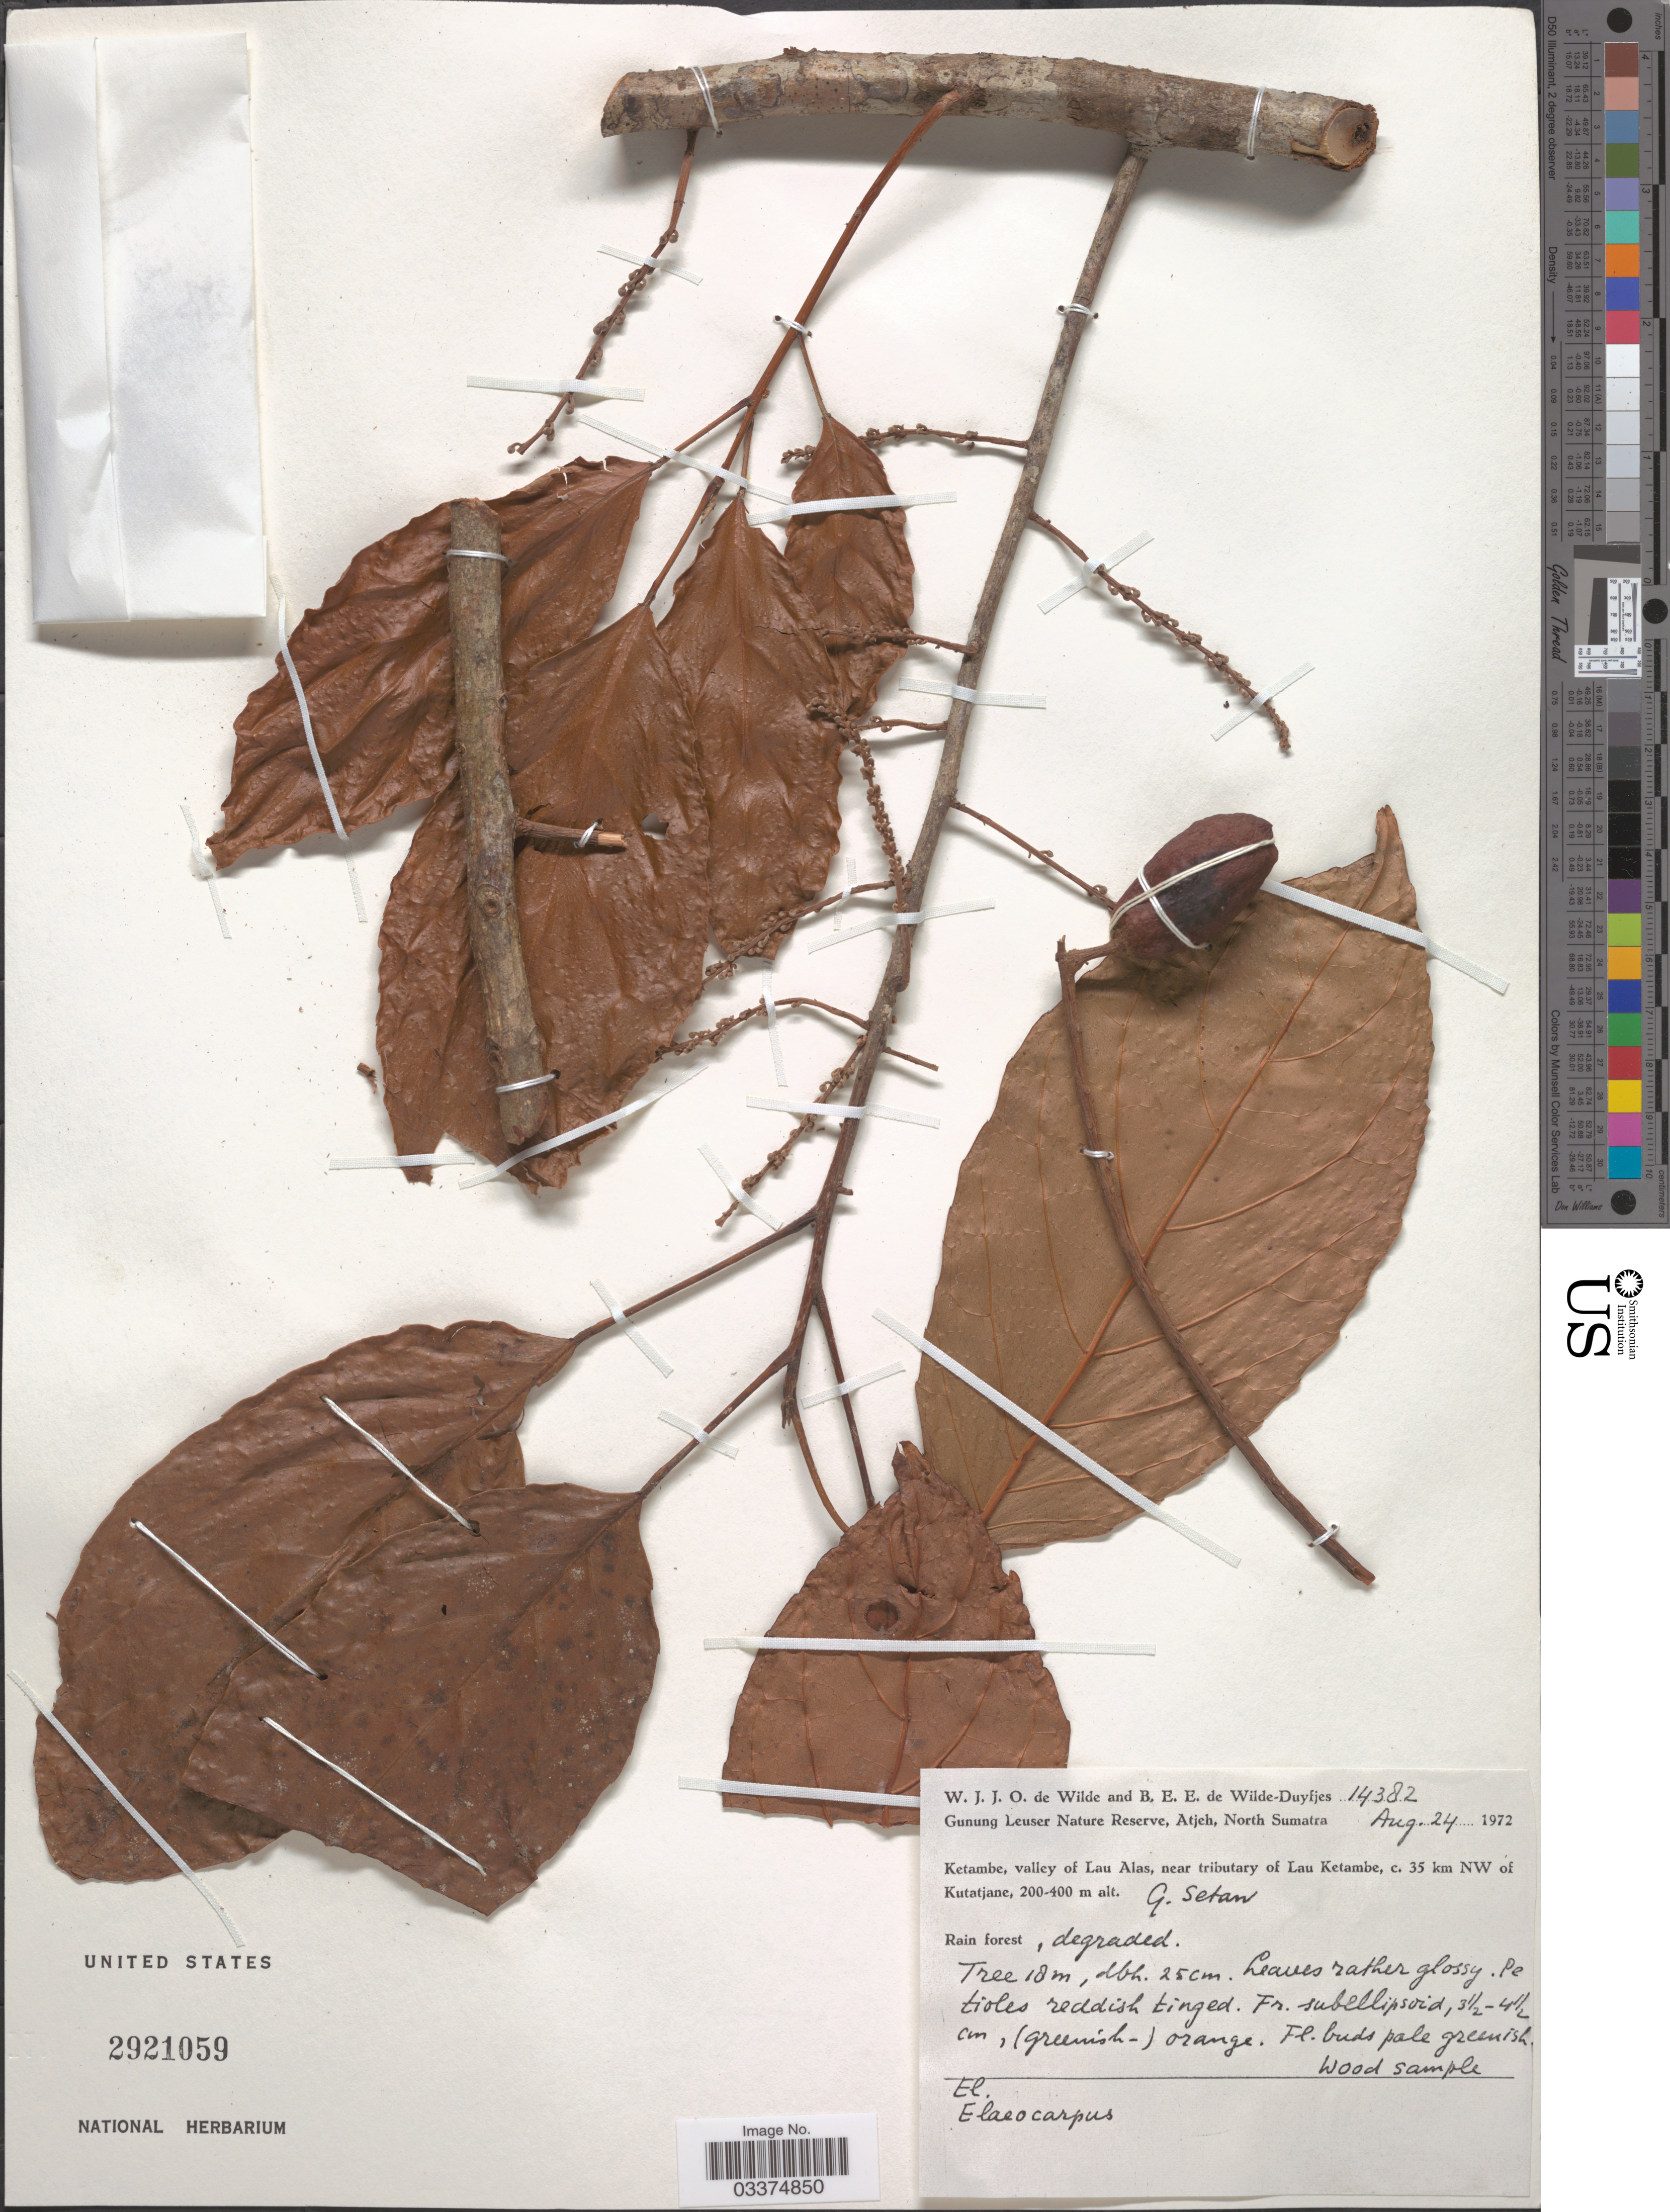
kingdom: Plantae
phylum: Tracheophyta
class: Magnoliopsida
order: Oxalidales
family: Elaeocarpaceae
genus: Elaeocarpus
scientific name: Elaeocarpus sp.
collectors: W. J. de Wilde & B. E. de Wilde-Duyfjes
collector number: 14382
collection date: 1972-08-24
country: Indonesia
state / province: Sumatra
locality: Gunung Leuser Nature Reserve, Atjeh, North Sumatra. Ketambe, valley of Lau Alas, near tributary of Lau Ketambe, c. 35 km NW of Kutatjane. G. Setan. [unsure placement]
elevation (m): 200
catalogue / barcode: US 2921059